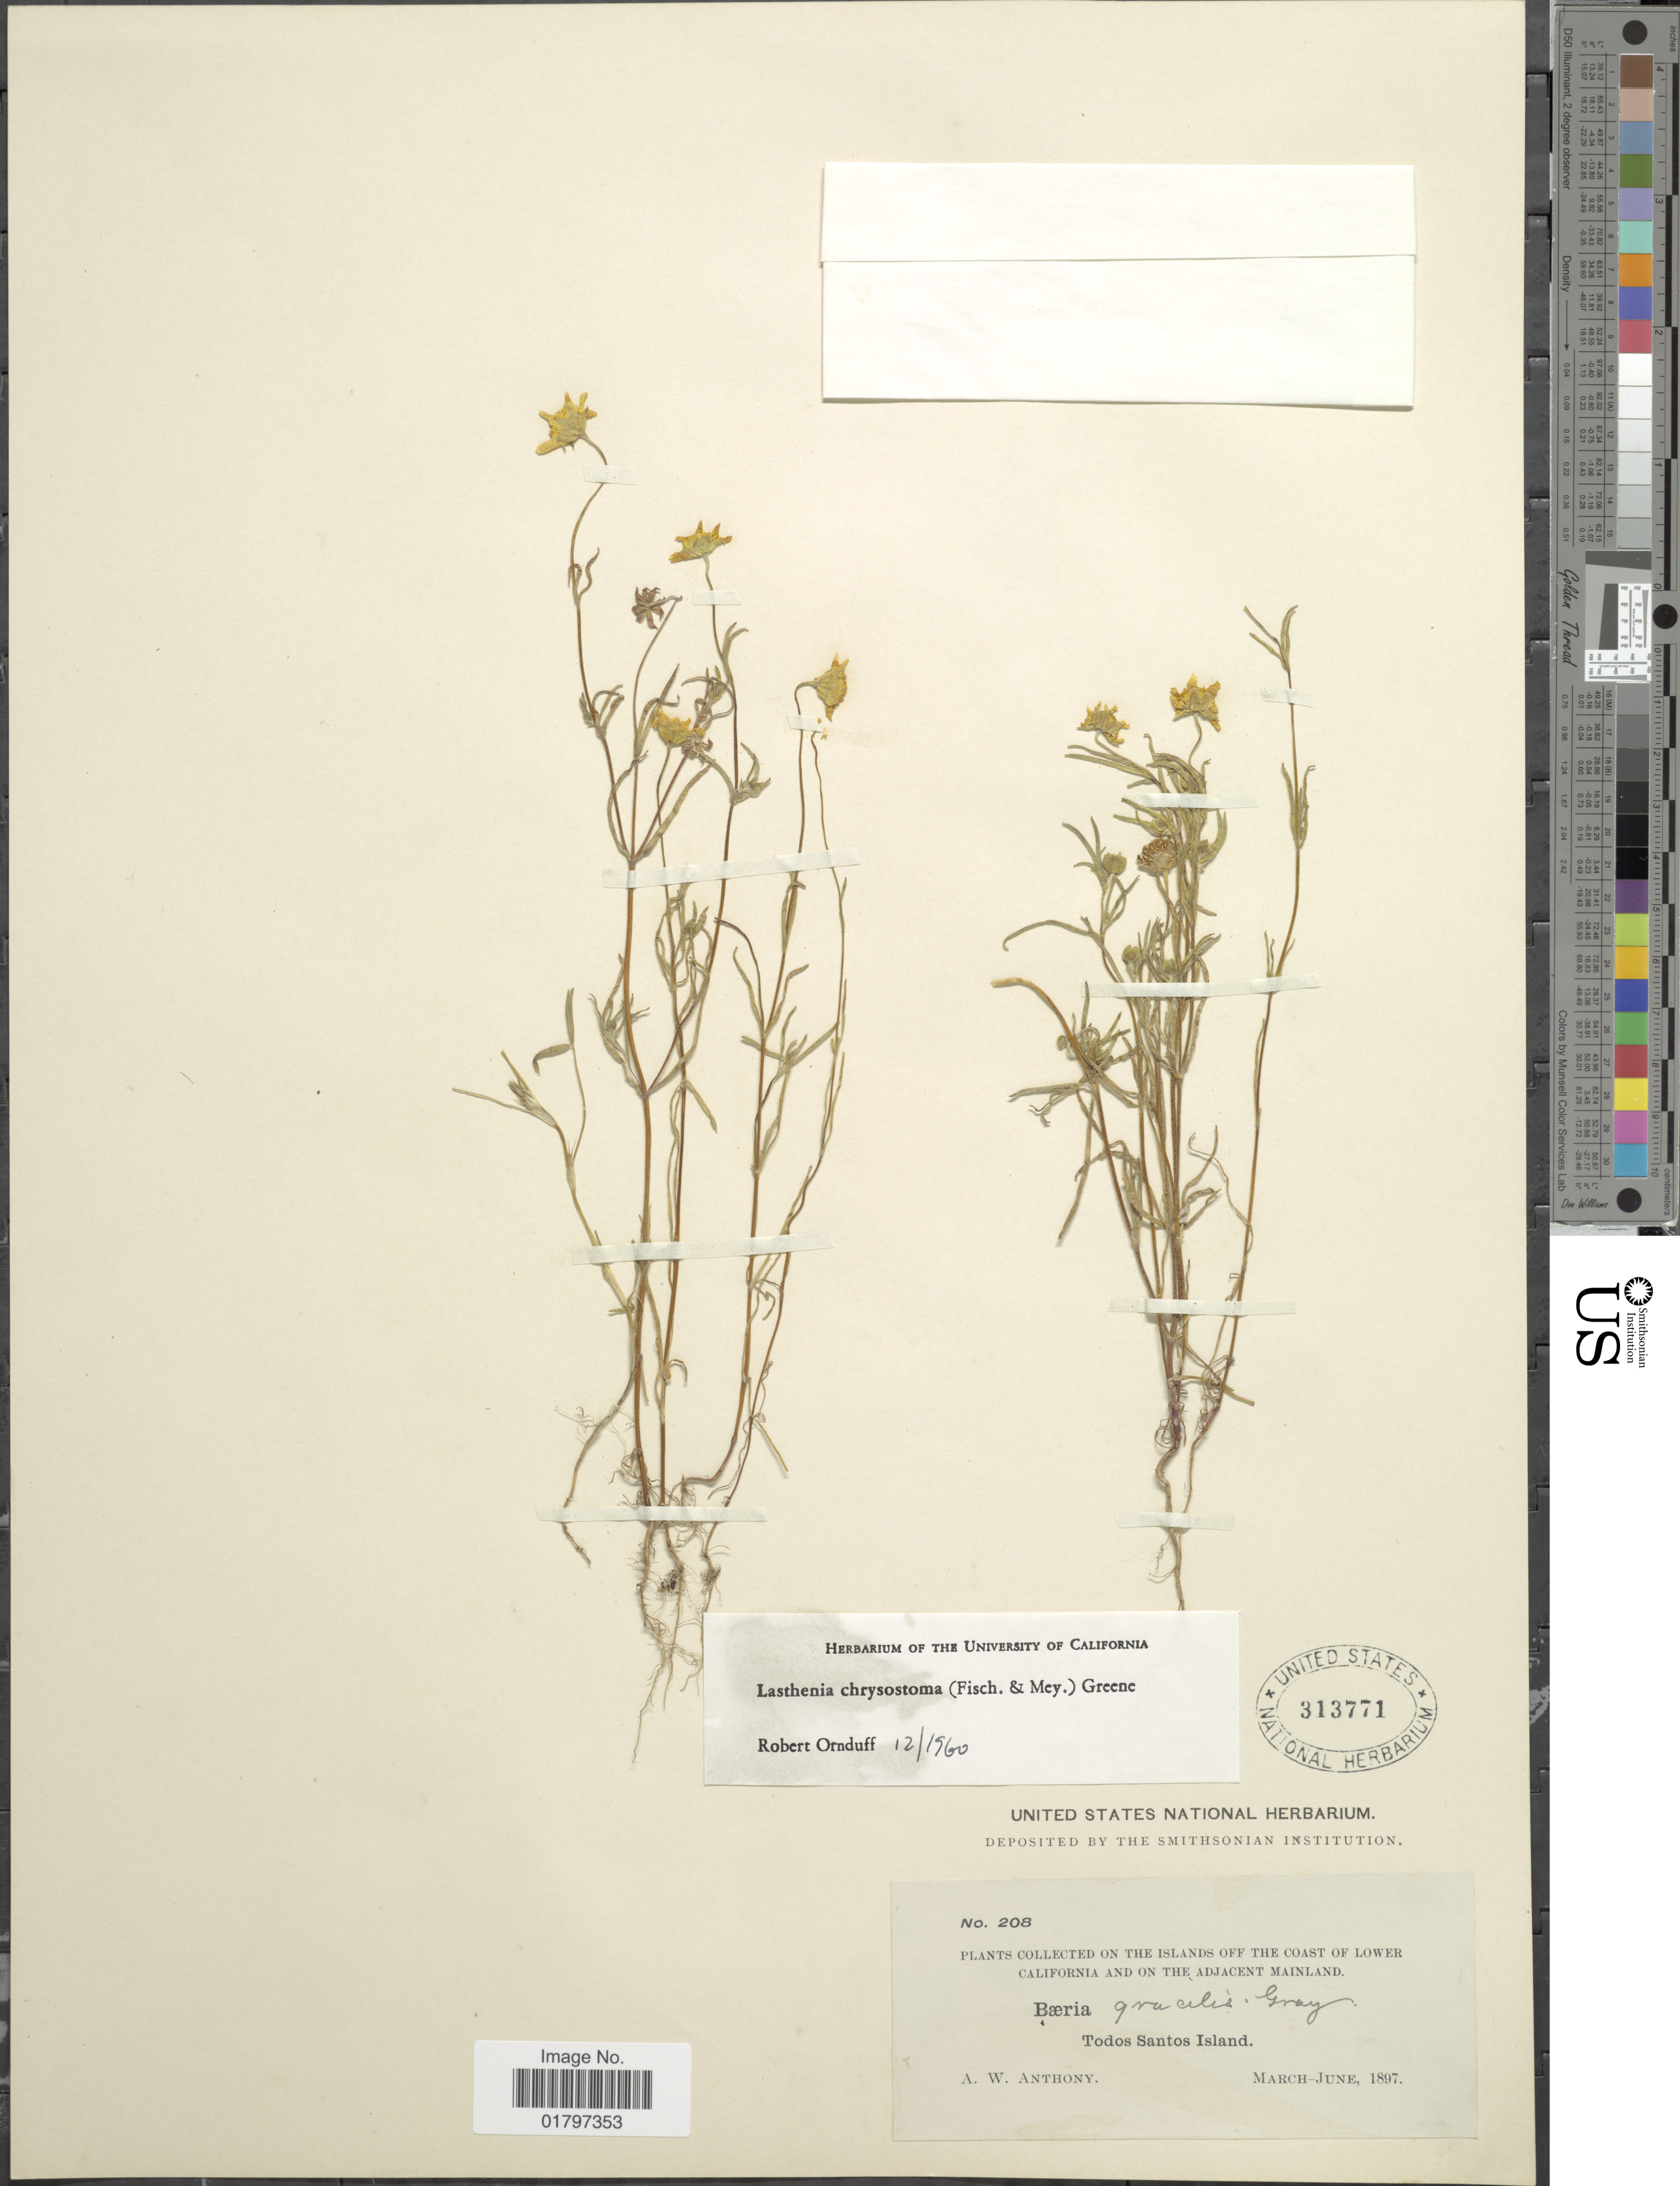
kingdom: Plantae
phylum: Tracheophyta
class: Magnoliopsida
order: Asterales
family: Asteraceae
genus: Lasthenia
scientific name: Lasthenia chrysostoma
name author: (Fisch. & C.A. Mey.) Greene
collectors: A. W. Anthony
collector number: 208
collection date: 1897-03/1897-06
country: Mexico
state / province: Baja California Sur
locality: On the islands off the coast of Lower California and on the adjacent Mainland. Todos Santos Island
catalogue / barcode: US 313771